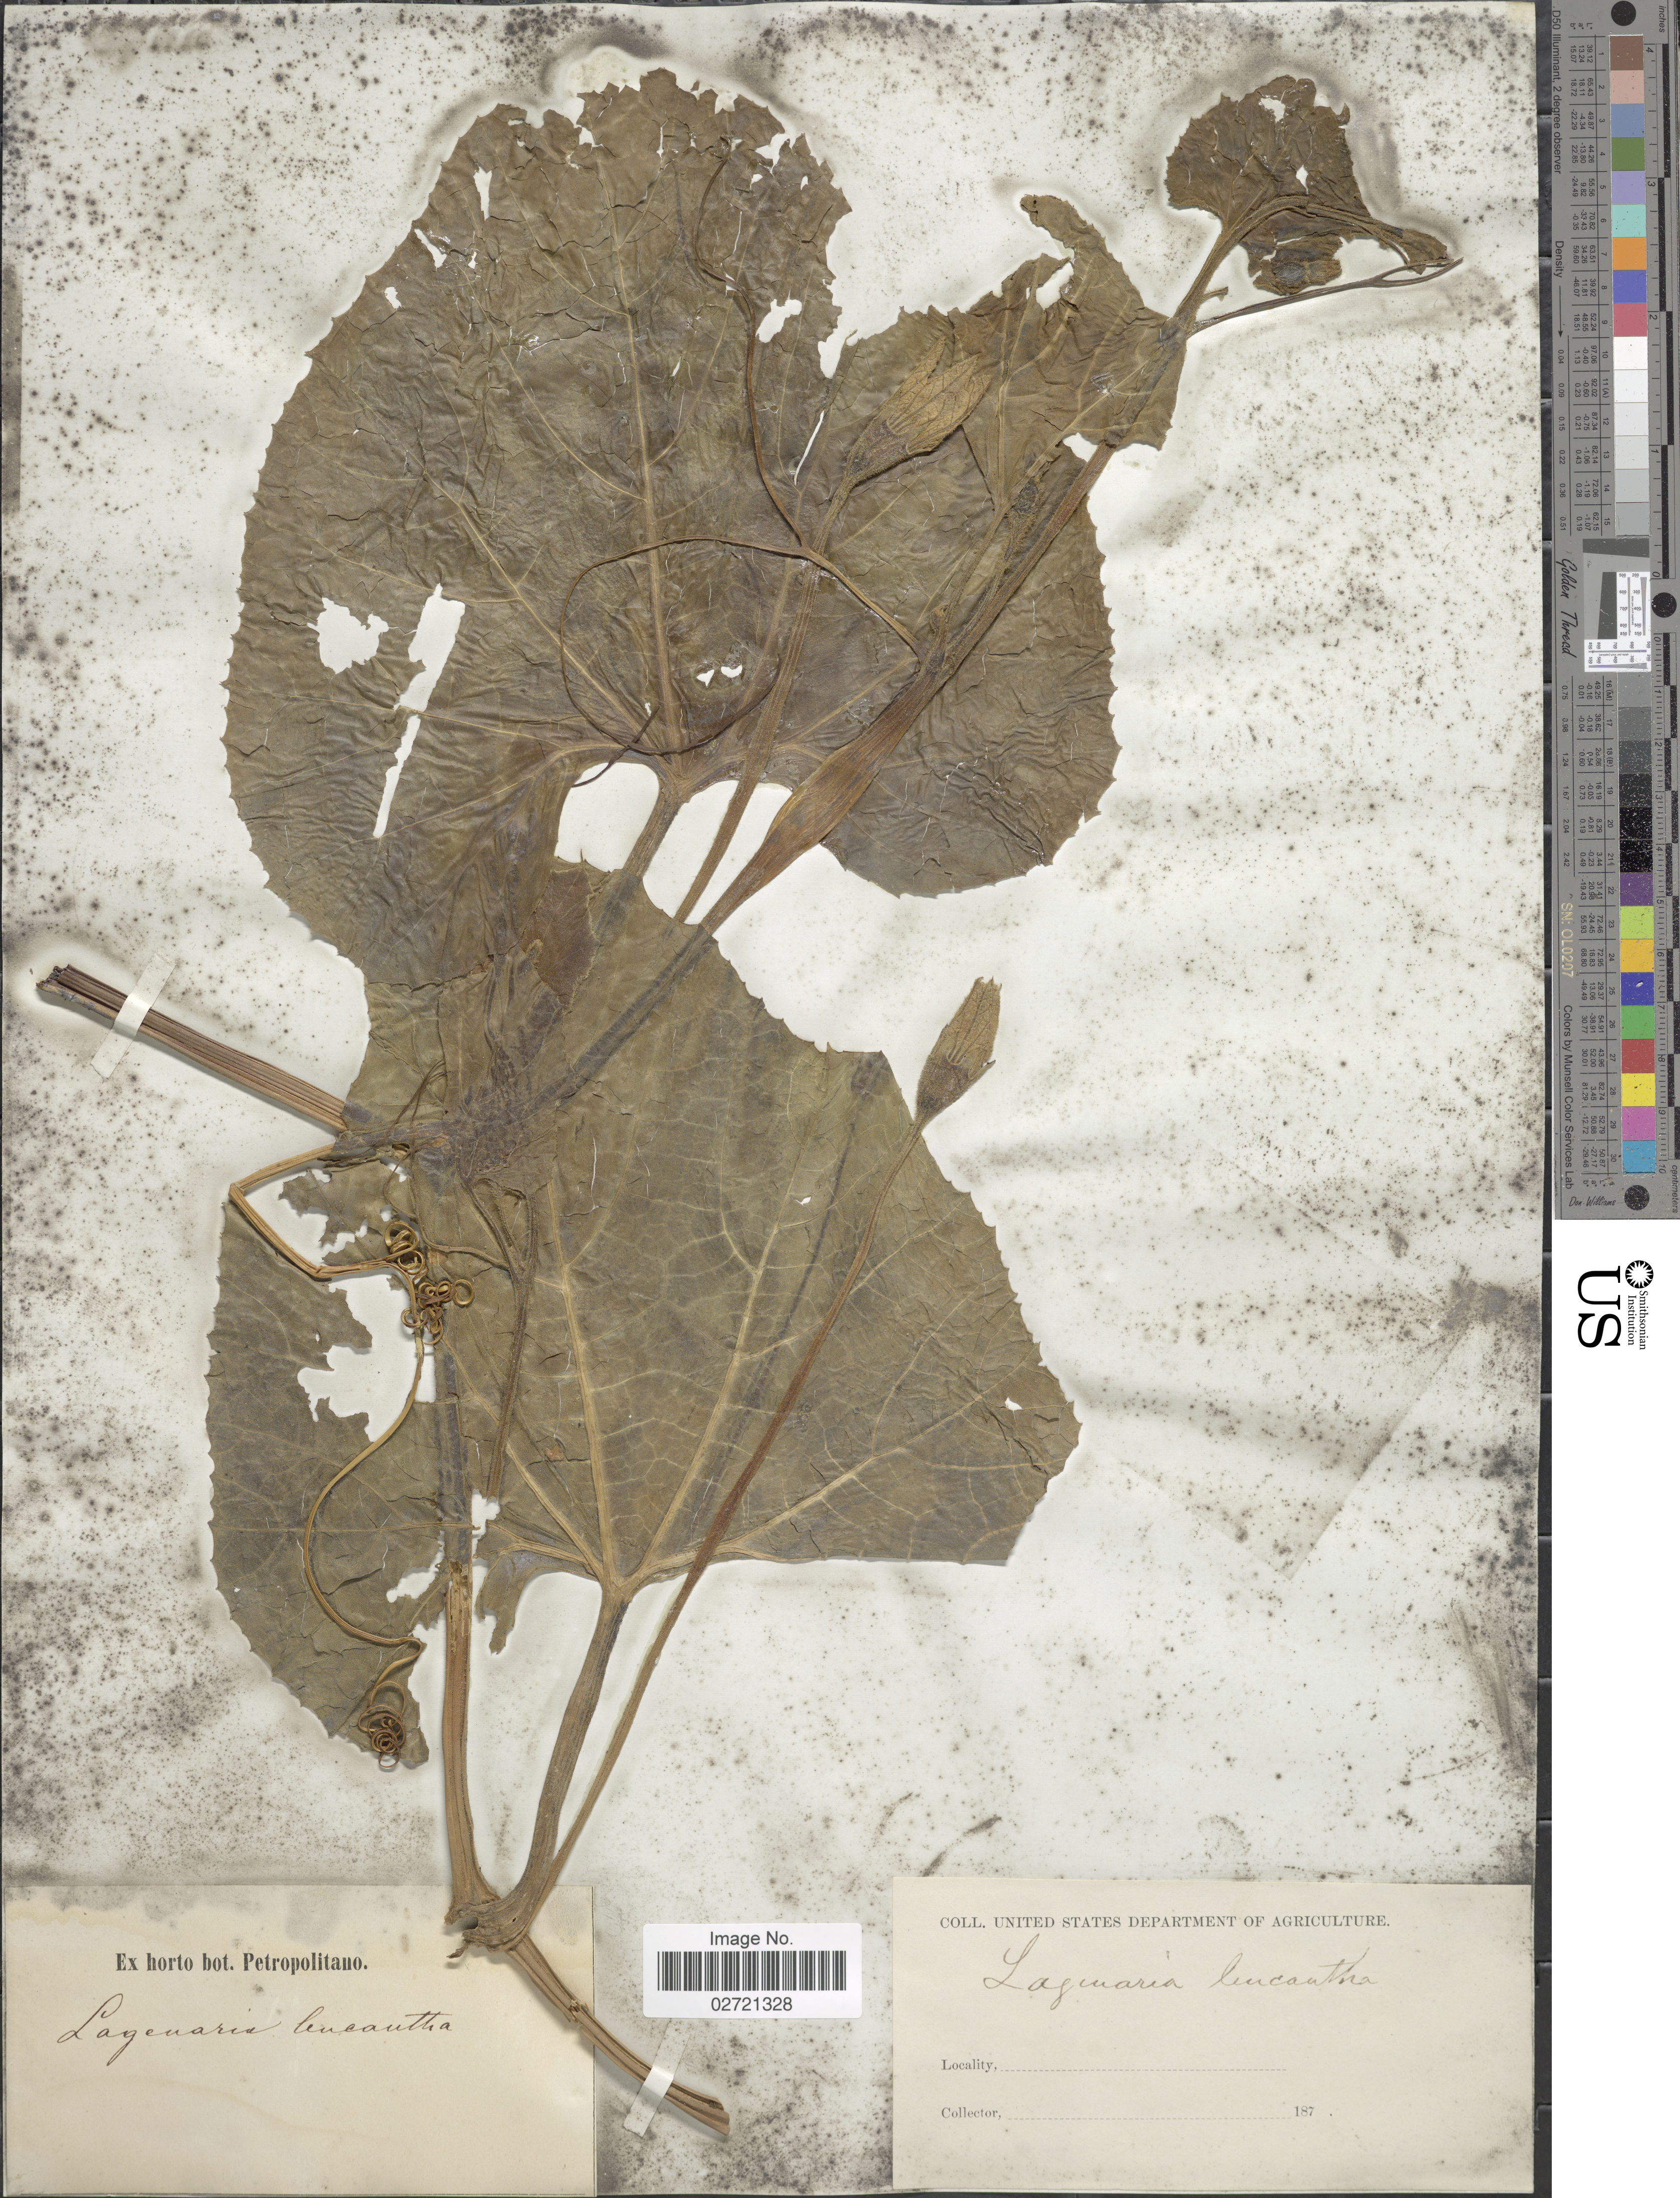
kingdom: Plantae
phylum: Tracheophyta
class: Magnoliopsida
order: Cucurbitales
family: Cucurbitaceae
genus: Lagenaria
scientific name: Lagenaria leucantha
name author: Rusby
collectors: ex Horto Bot. Petropolitano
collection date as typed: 187